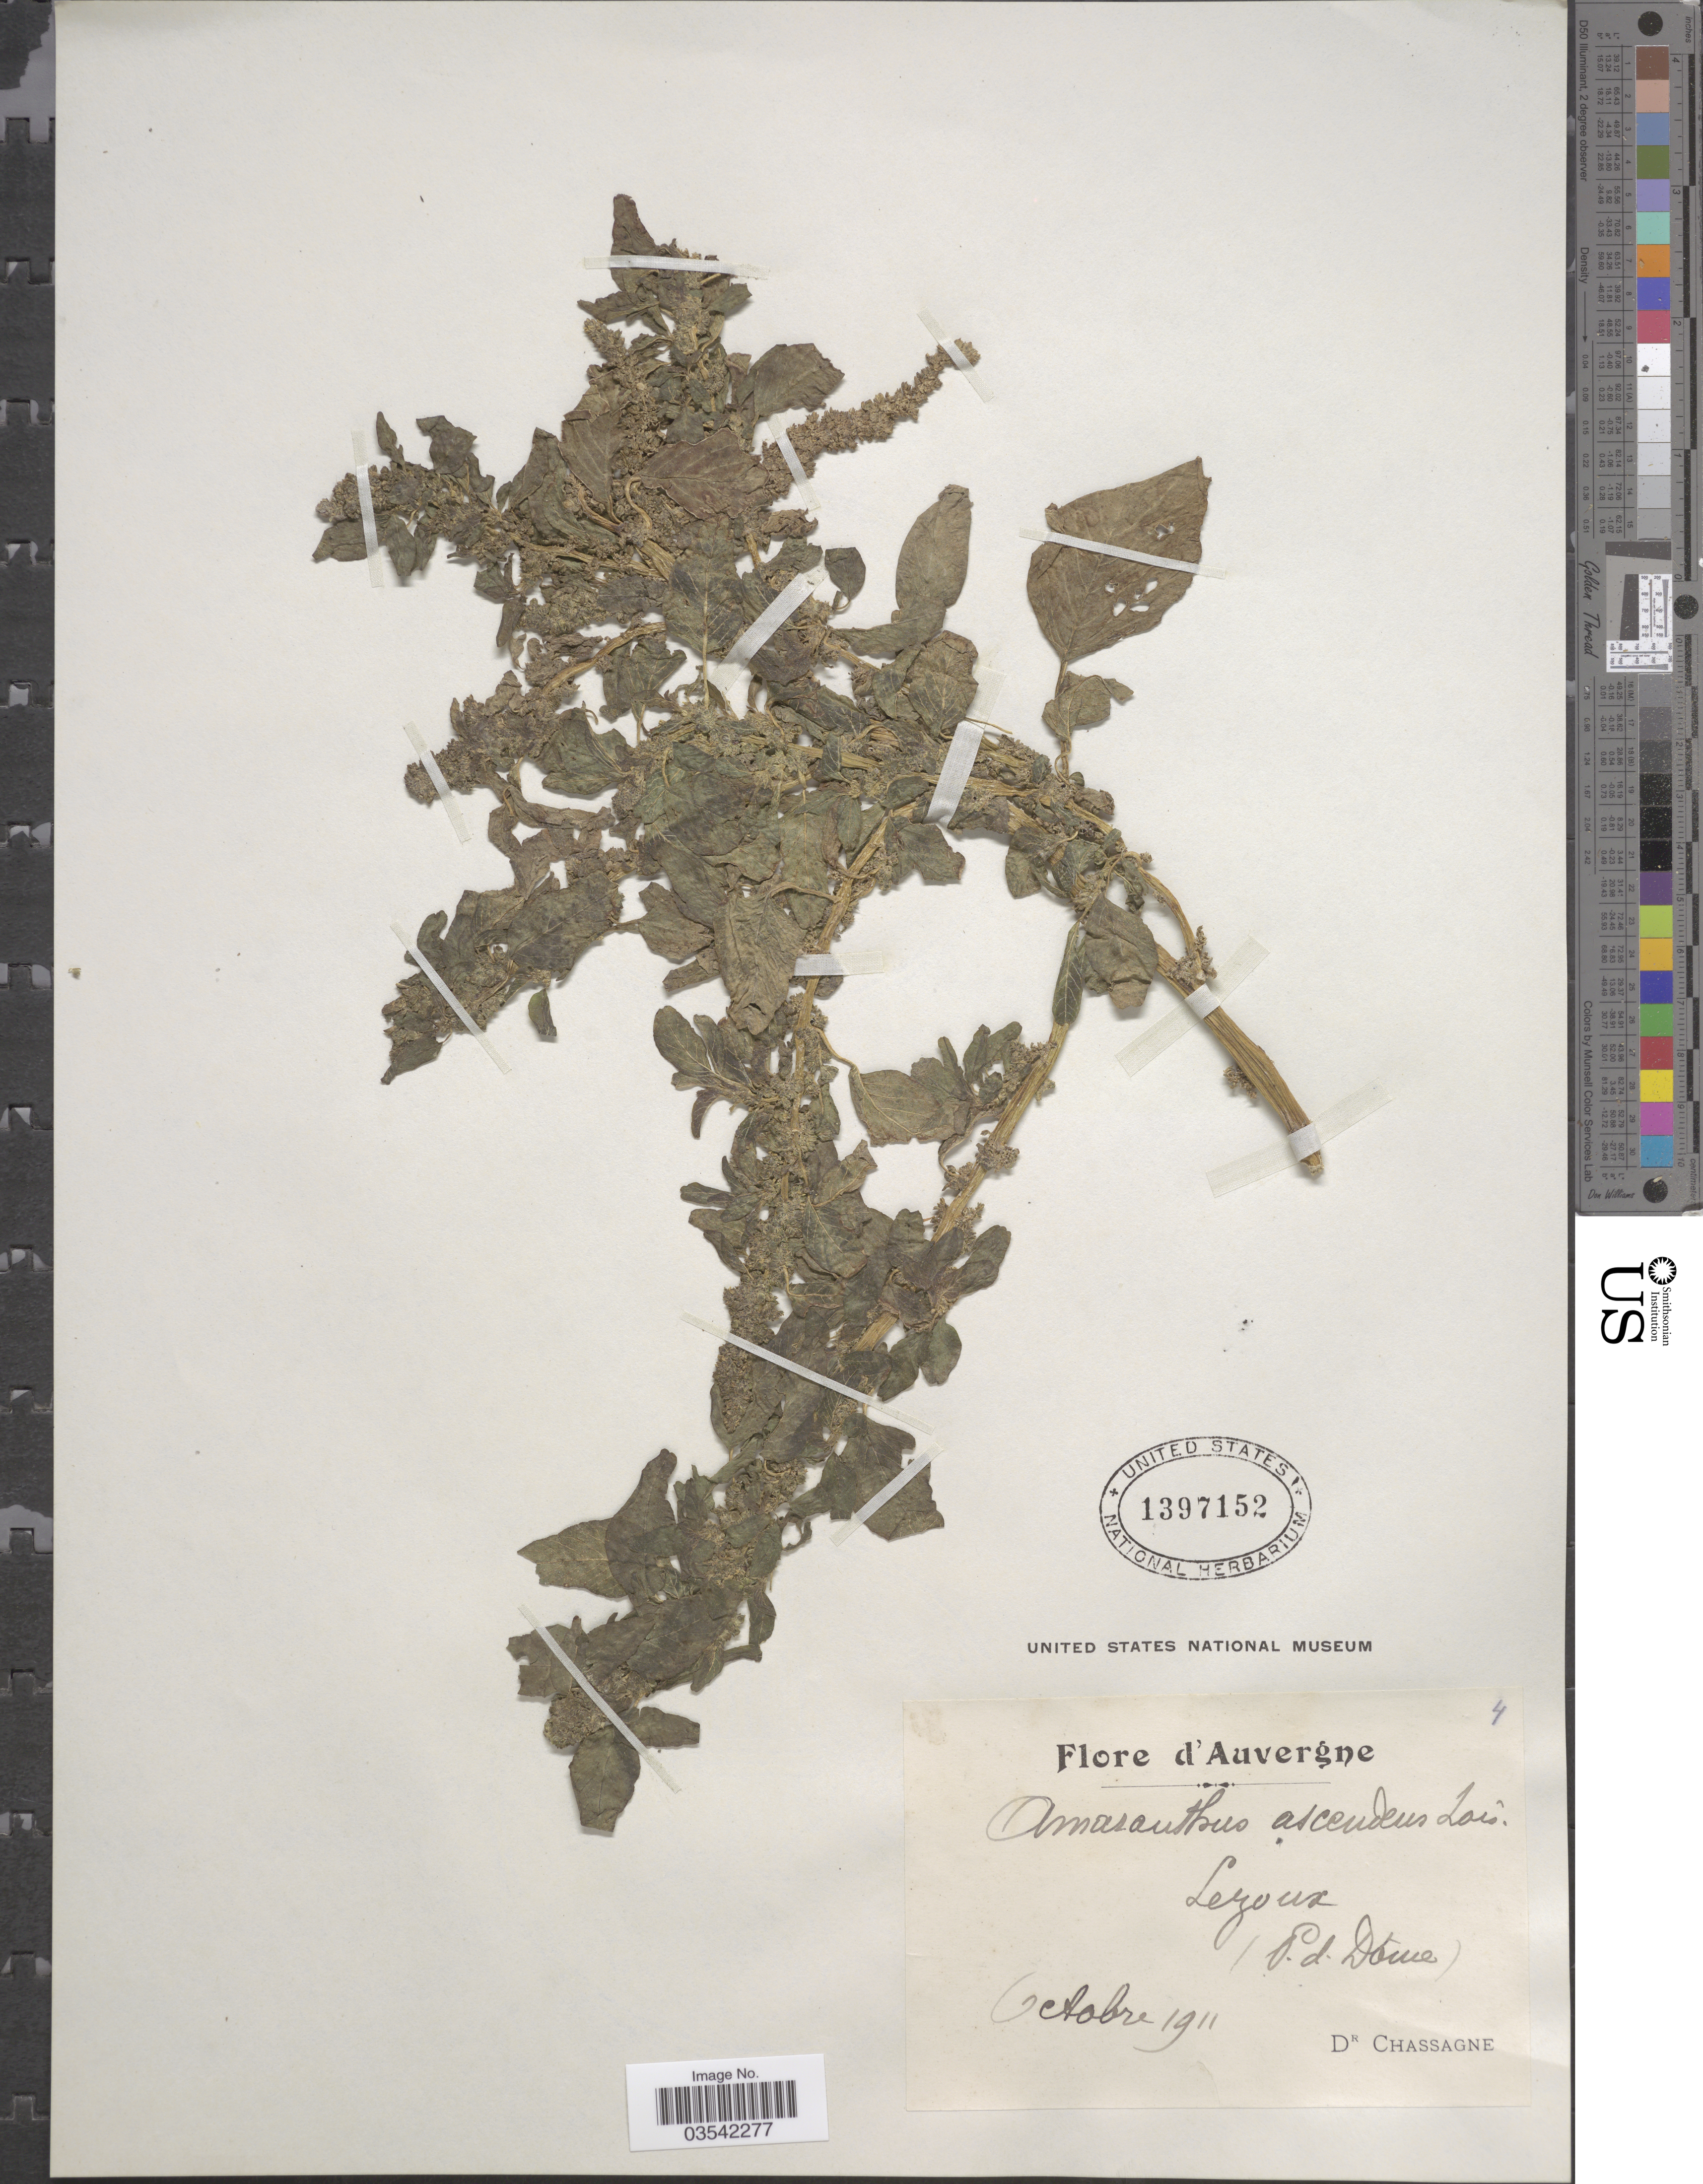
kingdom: Plantae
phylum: Tracheophyta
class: Magnoliopsida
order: Caryophyllales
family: Amaranthaceae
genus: Amaranthus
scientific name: Amaranthus ascendens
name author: Loisel.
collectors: Chassagne, --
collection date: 1911-10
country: France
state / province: Auvergne-Rhône-Alpes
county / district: Puy-de-Dôme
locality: Lezoux (P. d. Dóme).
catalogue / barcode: US 1397152